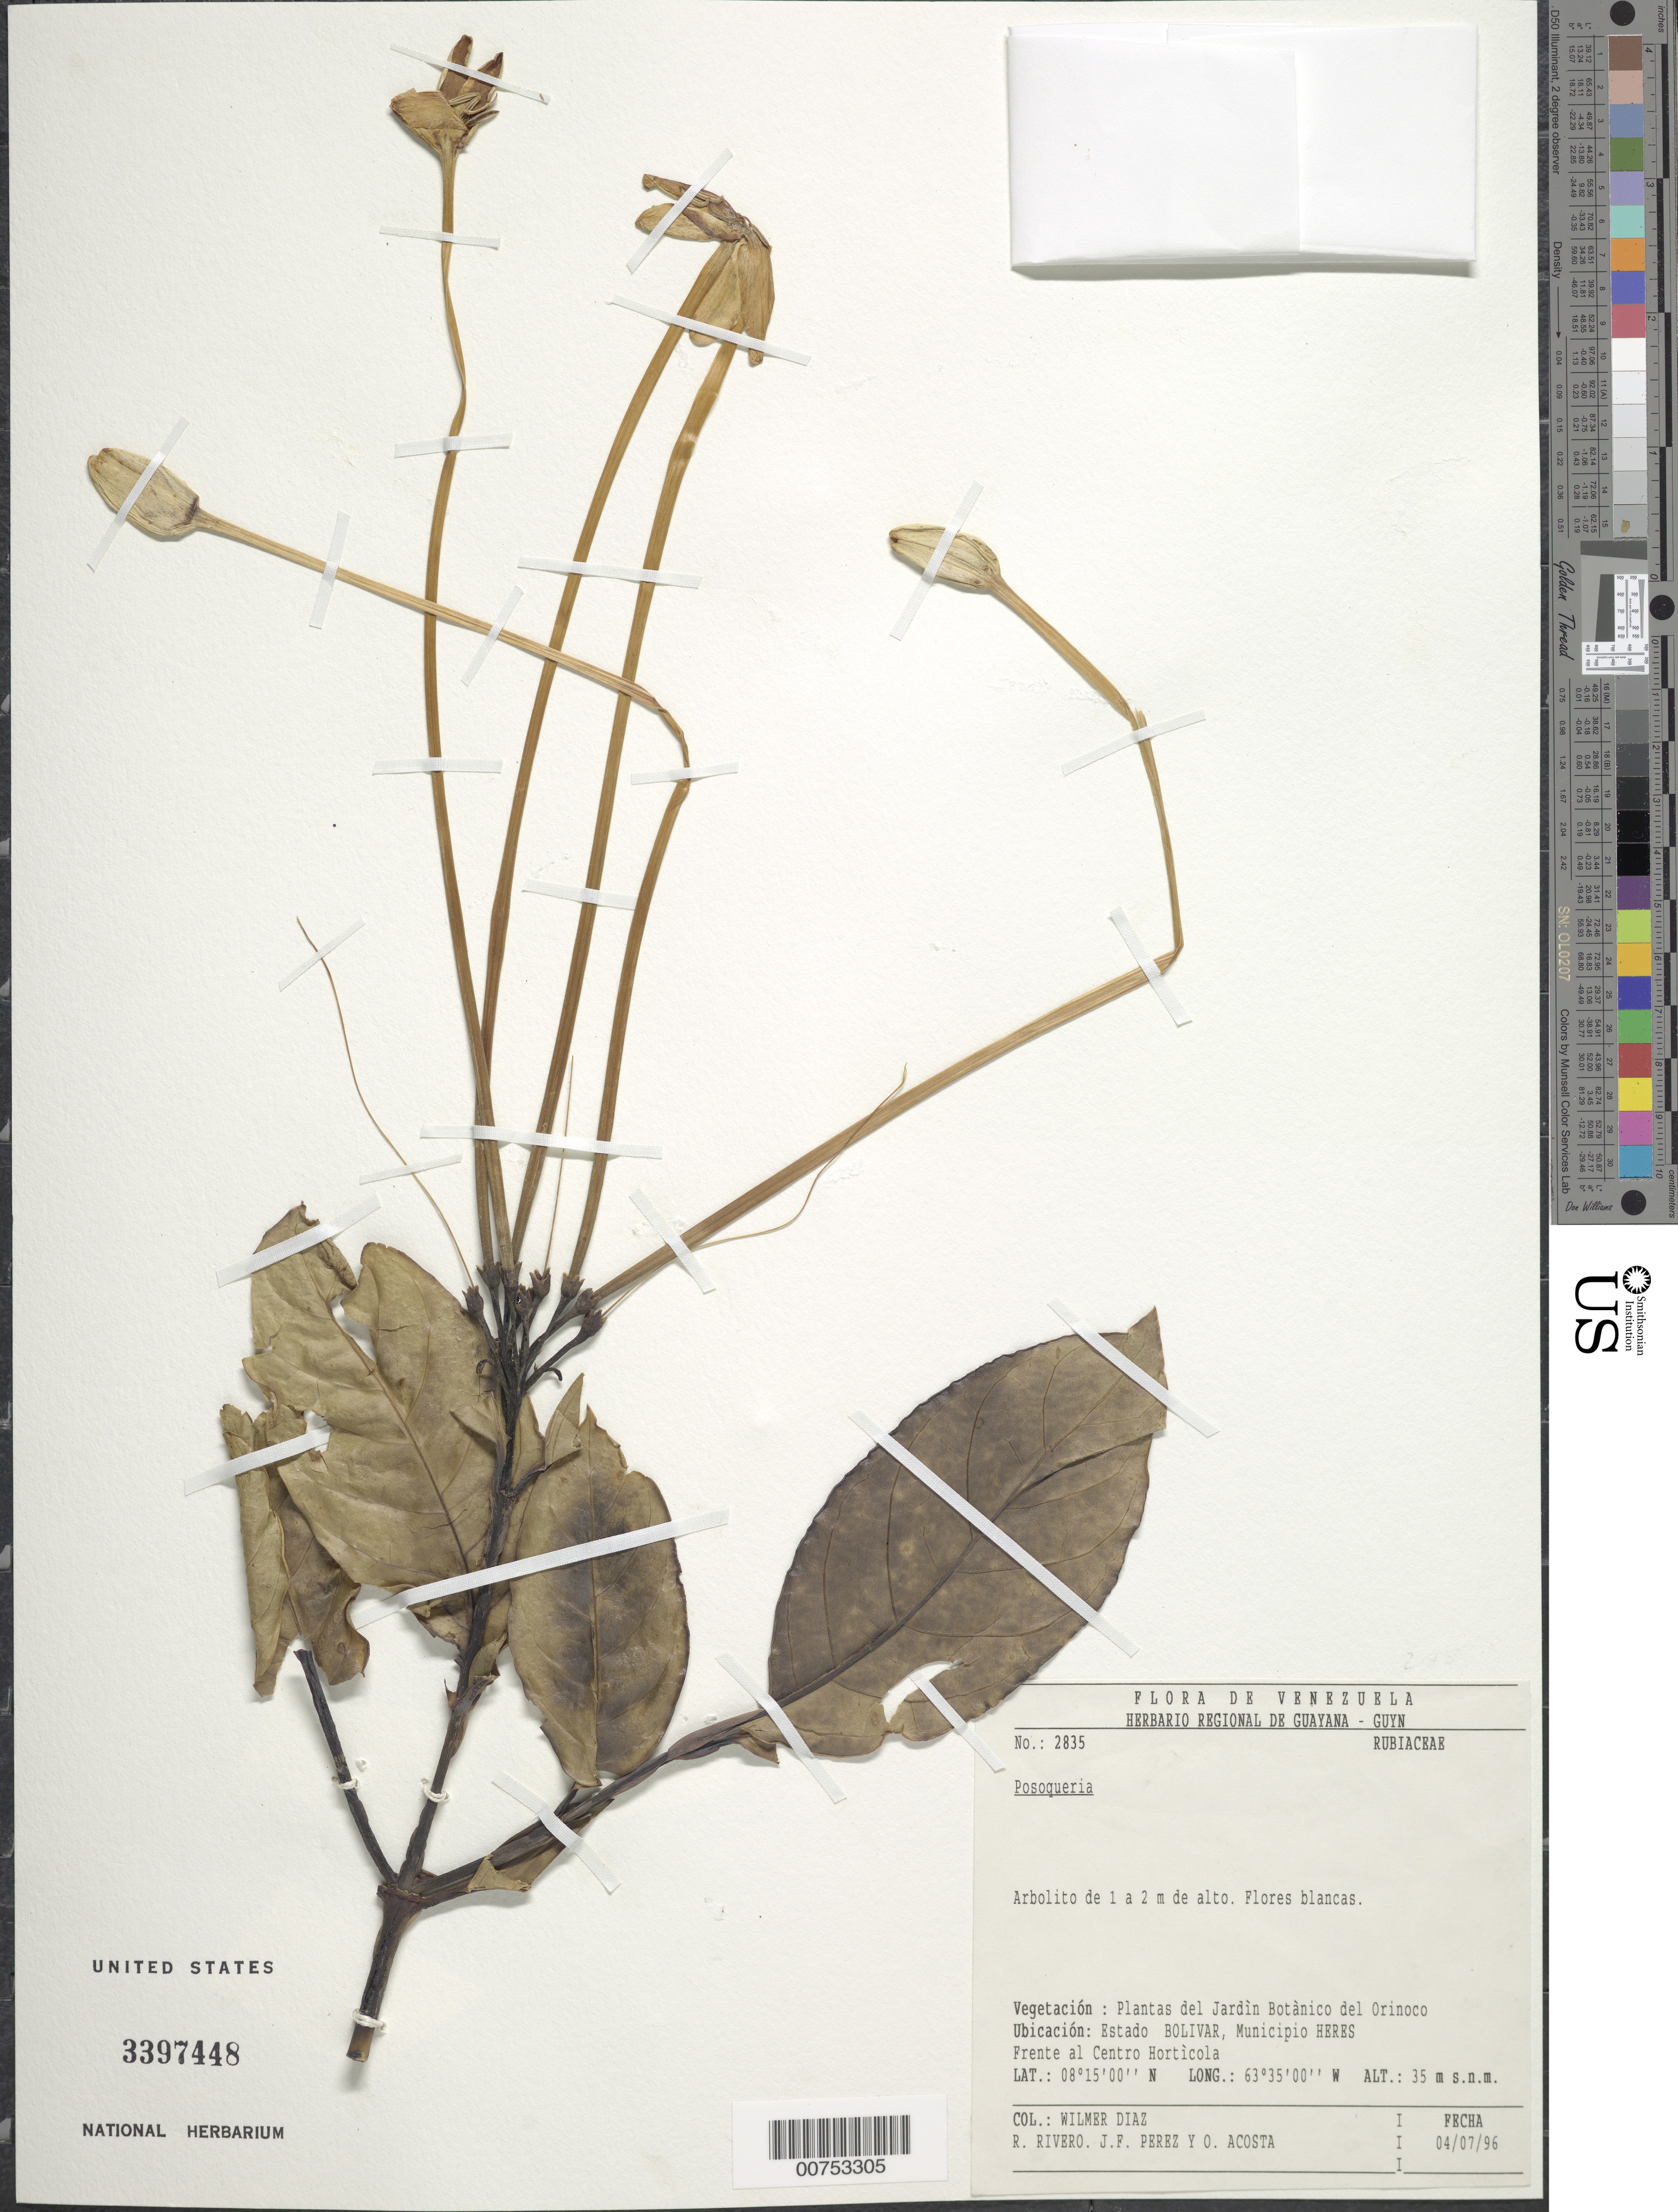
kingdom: Plantae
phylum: Tracheophyta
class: Magnoliopsida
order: Gentianales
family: Rubiaceae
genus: Posoqueria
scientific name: Posoqueria sp.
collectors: W. Díaz P., R. Rivero, J. Perez & O. Acosta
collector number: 2835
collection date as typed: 4-Jul-96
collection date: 1996-07-04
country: Venezuela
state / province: Bolívar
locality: Mun. Heres, Frente al Centro Horticola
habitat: Plantas de Jardin Botanico del Orinoco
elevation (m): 35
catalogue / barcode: US 3397448